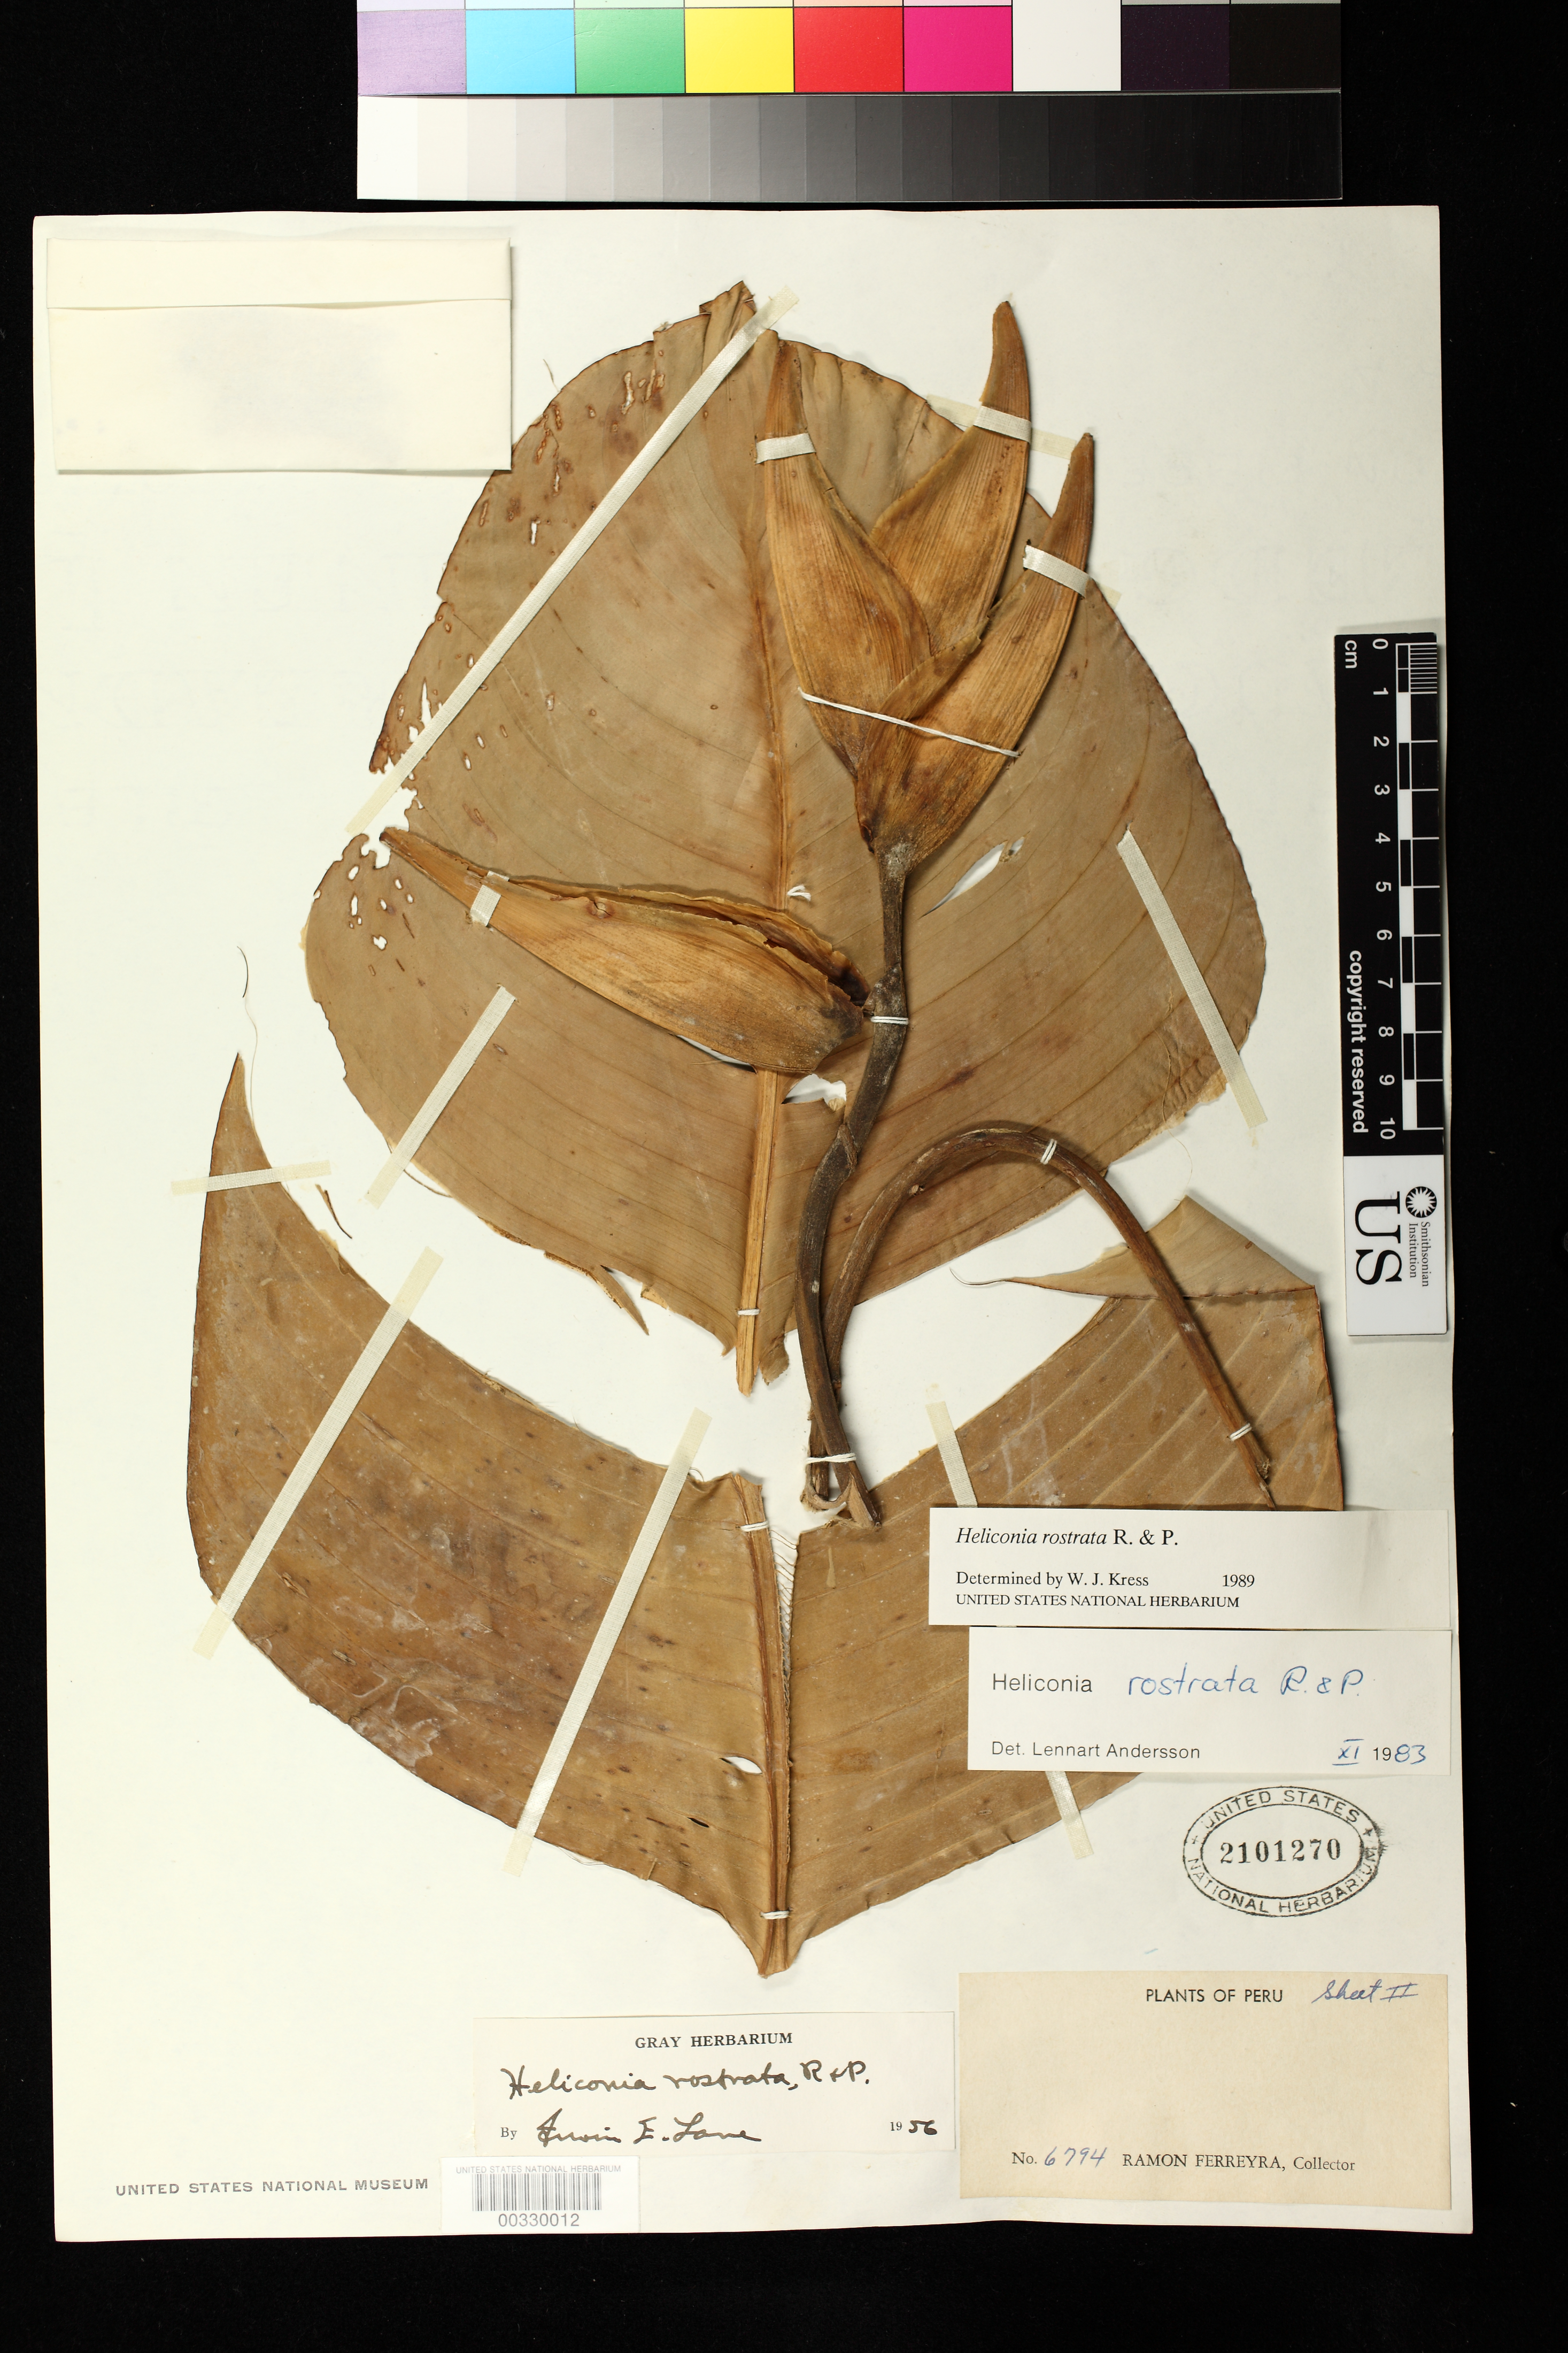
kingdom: Plantae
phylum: Tracheophyta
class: Liliopsida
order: Zingiberales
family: Heliconiaceae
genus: Heliconia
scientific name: Heliconia rostrata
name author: Ruiz & Pav.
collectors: R. A. Ferreyra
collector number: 6794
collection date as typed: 09 Feb 1950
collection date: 1950-02-09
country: Peru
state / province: Huánuco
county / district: Huánuco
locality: Huachipa, near Chinchavito - Tingo María, Prov. Huánuco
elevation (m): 850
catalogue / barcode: US 2101270